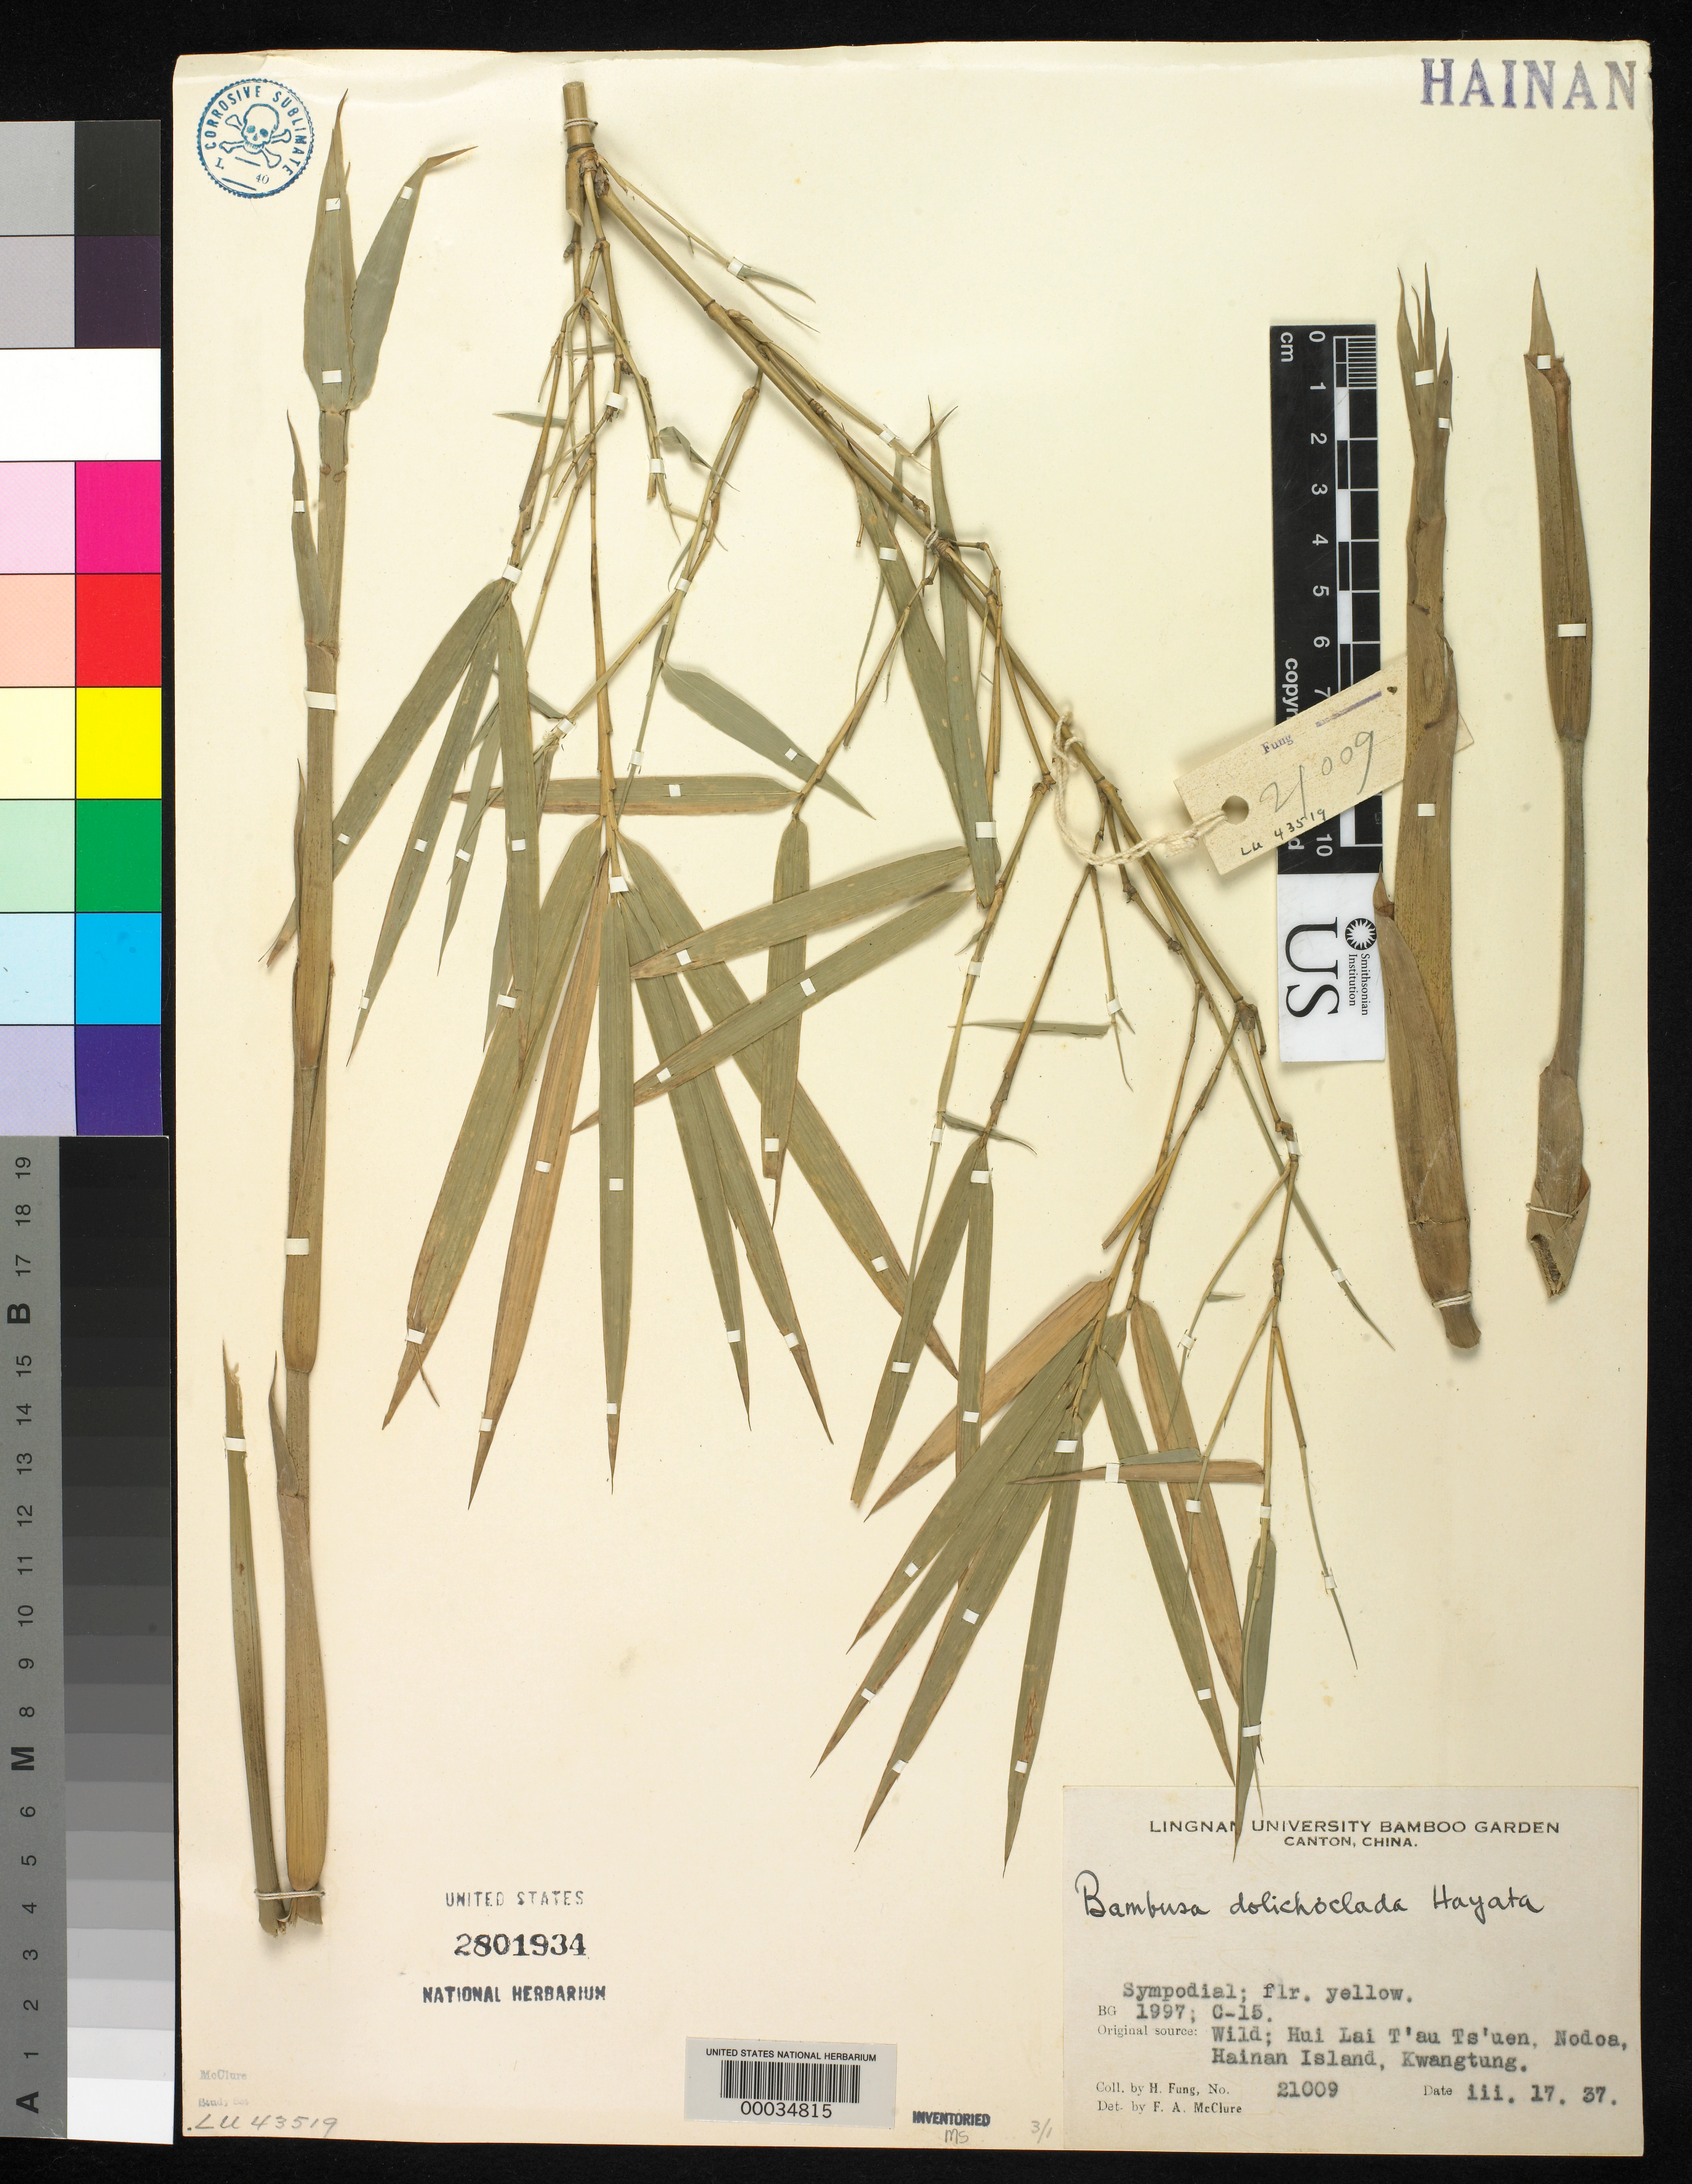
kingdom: Plantae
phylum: Tracheophyta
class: Liliopsida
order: Poales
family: Poaceae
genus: Bambusa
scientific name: Bambusa dolichoclada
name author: Hayata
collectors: H. L. Fung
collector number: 21009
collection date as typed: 17 Mar 1937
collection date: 1937-03-17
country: China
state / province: Hainan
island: Hainan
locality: Hui lai t'au ts'uen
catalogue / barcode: US 2801934